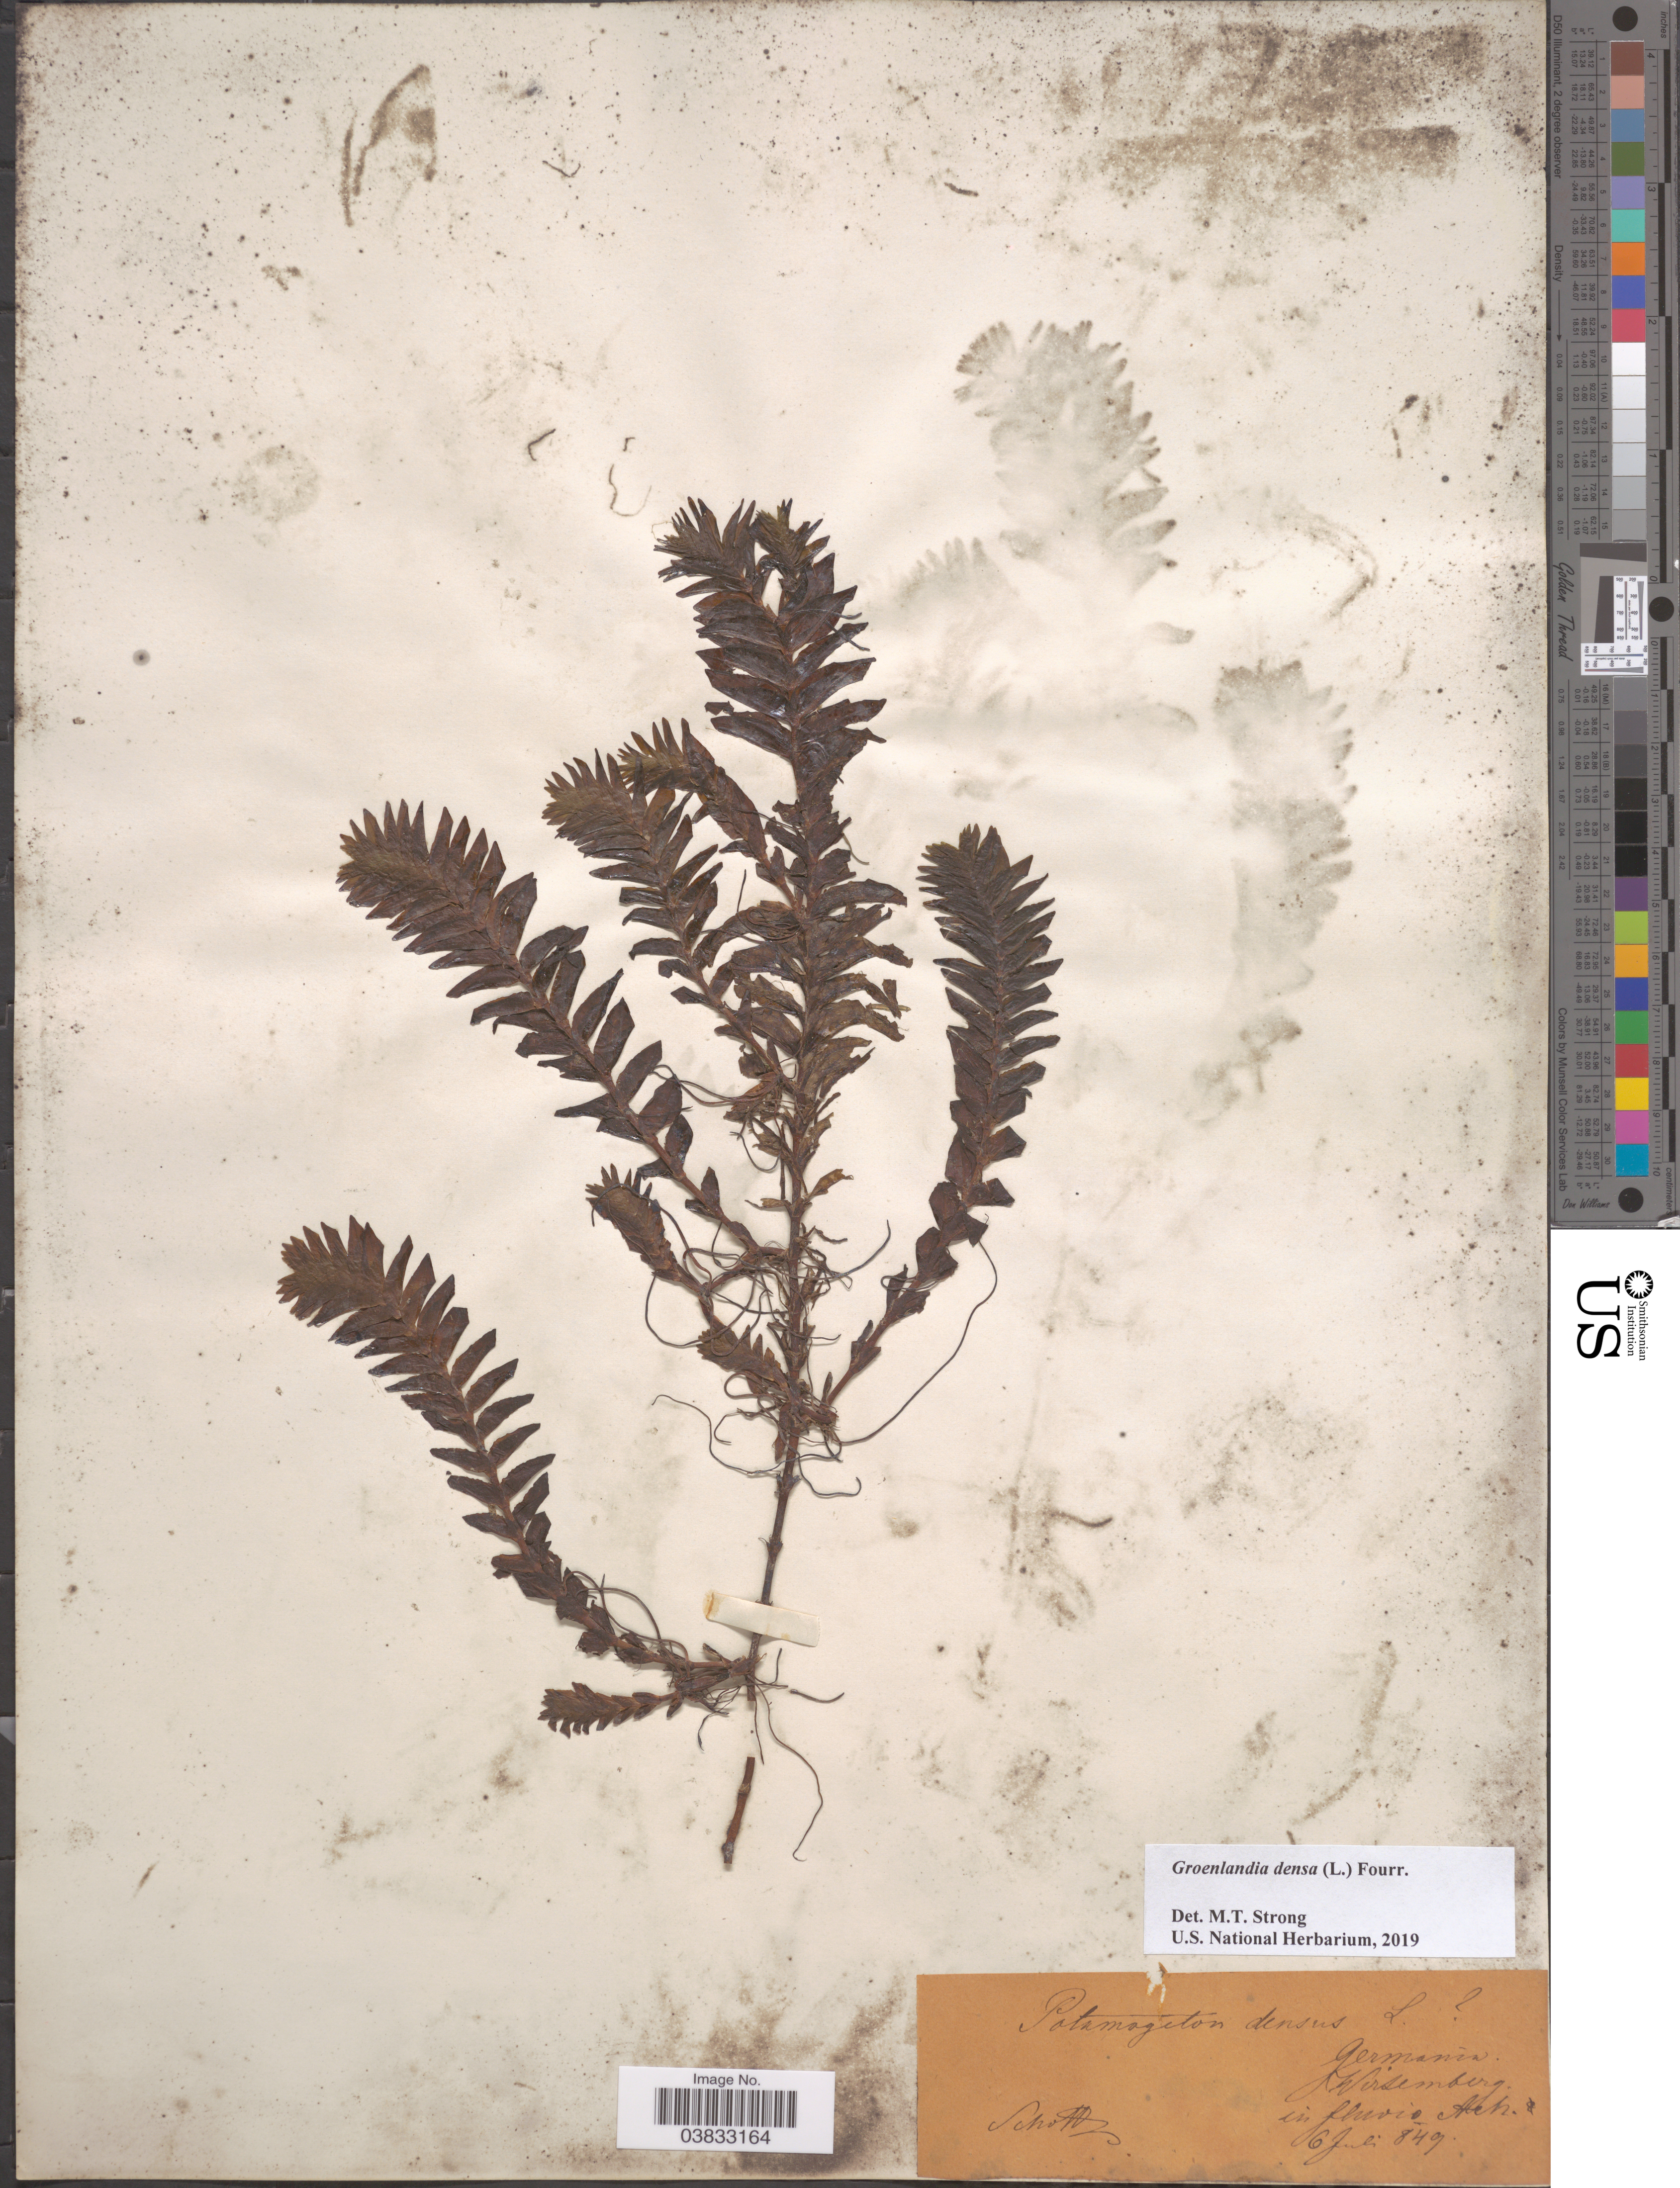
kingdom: Plantae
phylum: Tracheophyta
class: Liliopsida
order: Alismatales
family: Potamogetonaceae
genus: Groenlandia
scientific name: Groenlandia densa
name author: Fourr.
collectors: -. Schottz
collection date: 1849-07-06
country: Germany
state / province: Baden-Württemberg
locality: Wirtemberg. In fluvio Ach. [interpreted]